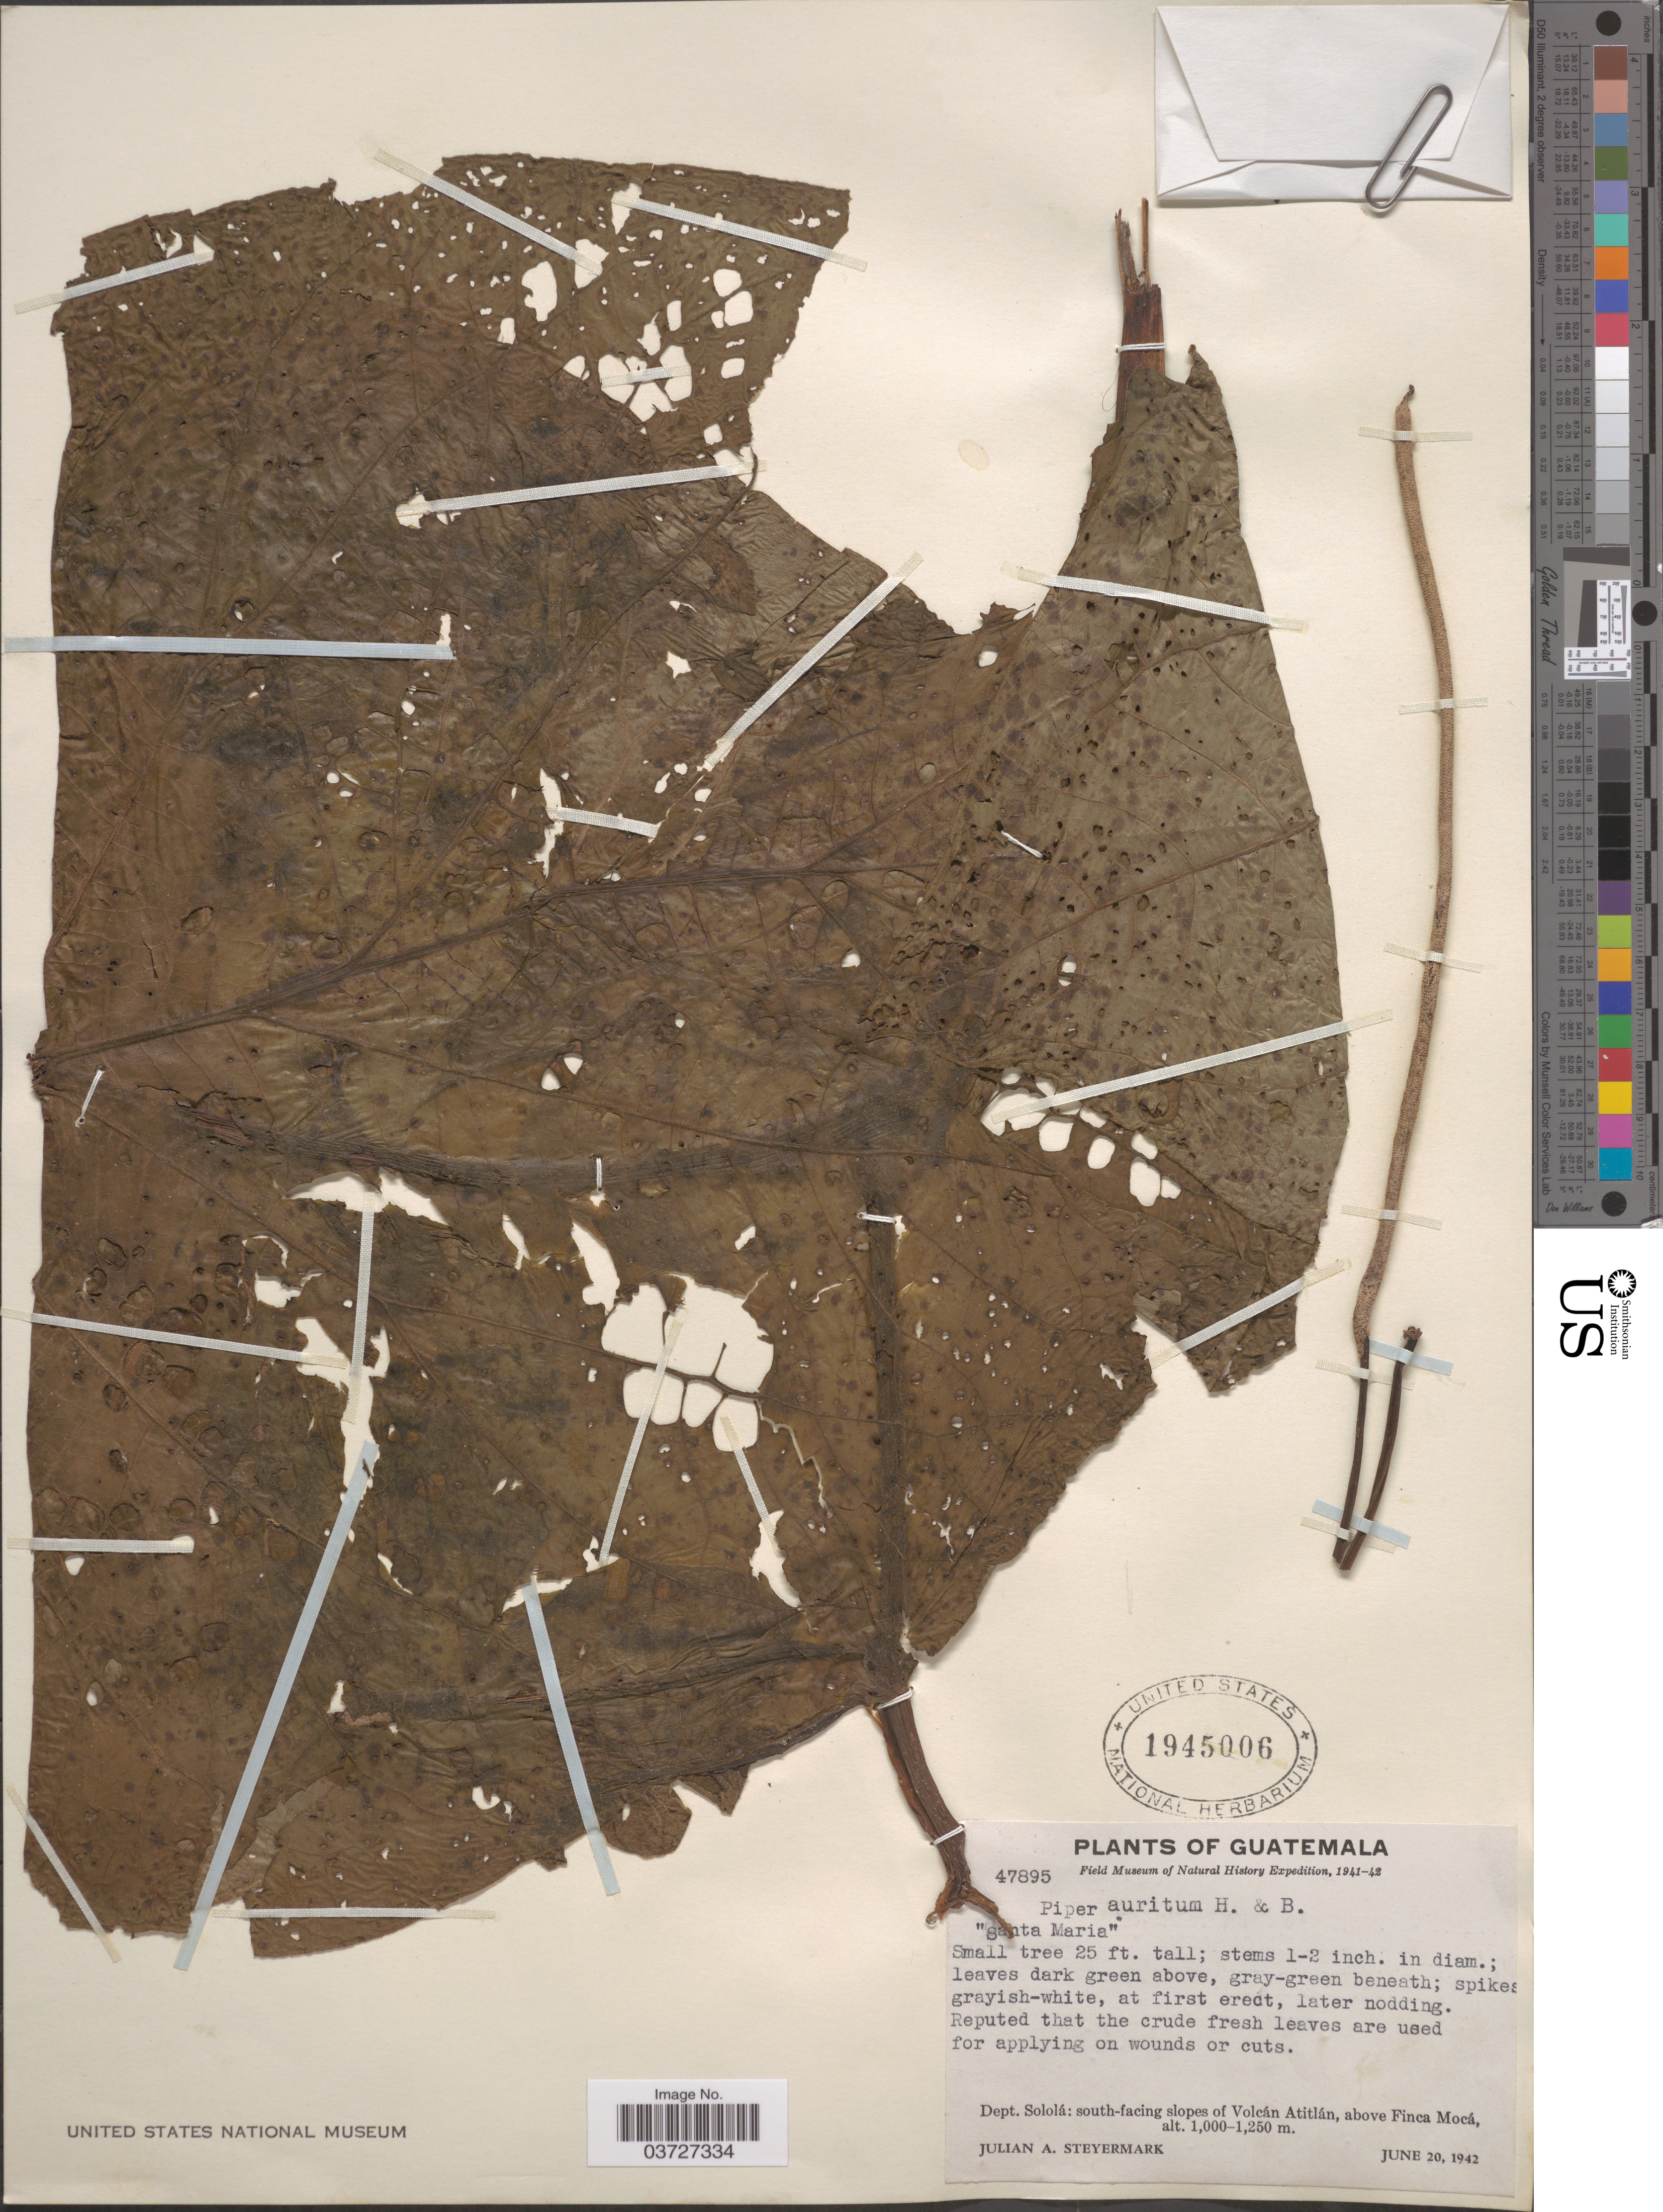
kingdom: Plantae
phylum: Tracheophyta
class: Magnoliopsida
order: Piperales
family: Piperaceae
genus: Piper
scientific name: Piper auritum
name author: Kunth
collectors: J. Steyermark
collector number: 47895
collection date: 1942-06-20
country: Guatemala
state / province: Solola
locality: Dept. Sololá: south-facing slopes of Volcán Atitlán, above Finca Mocá.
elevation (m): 1000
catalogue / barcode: US 1945006